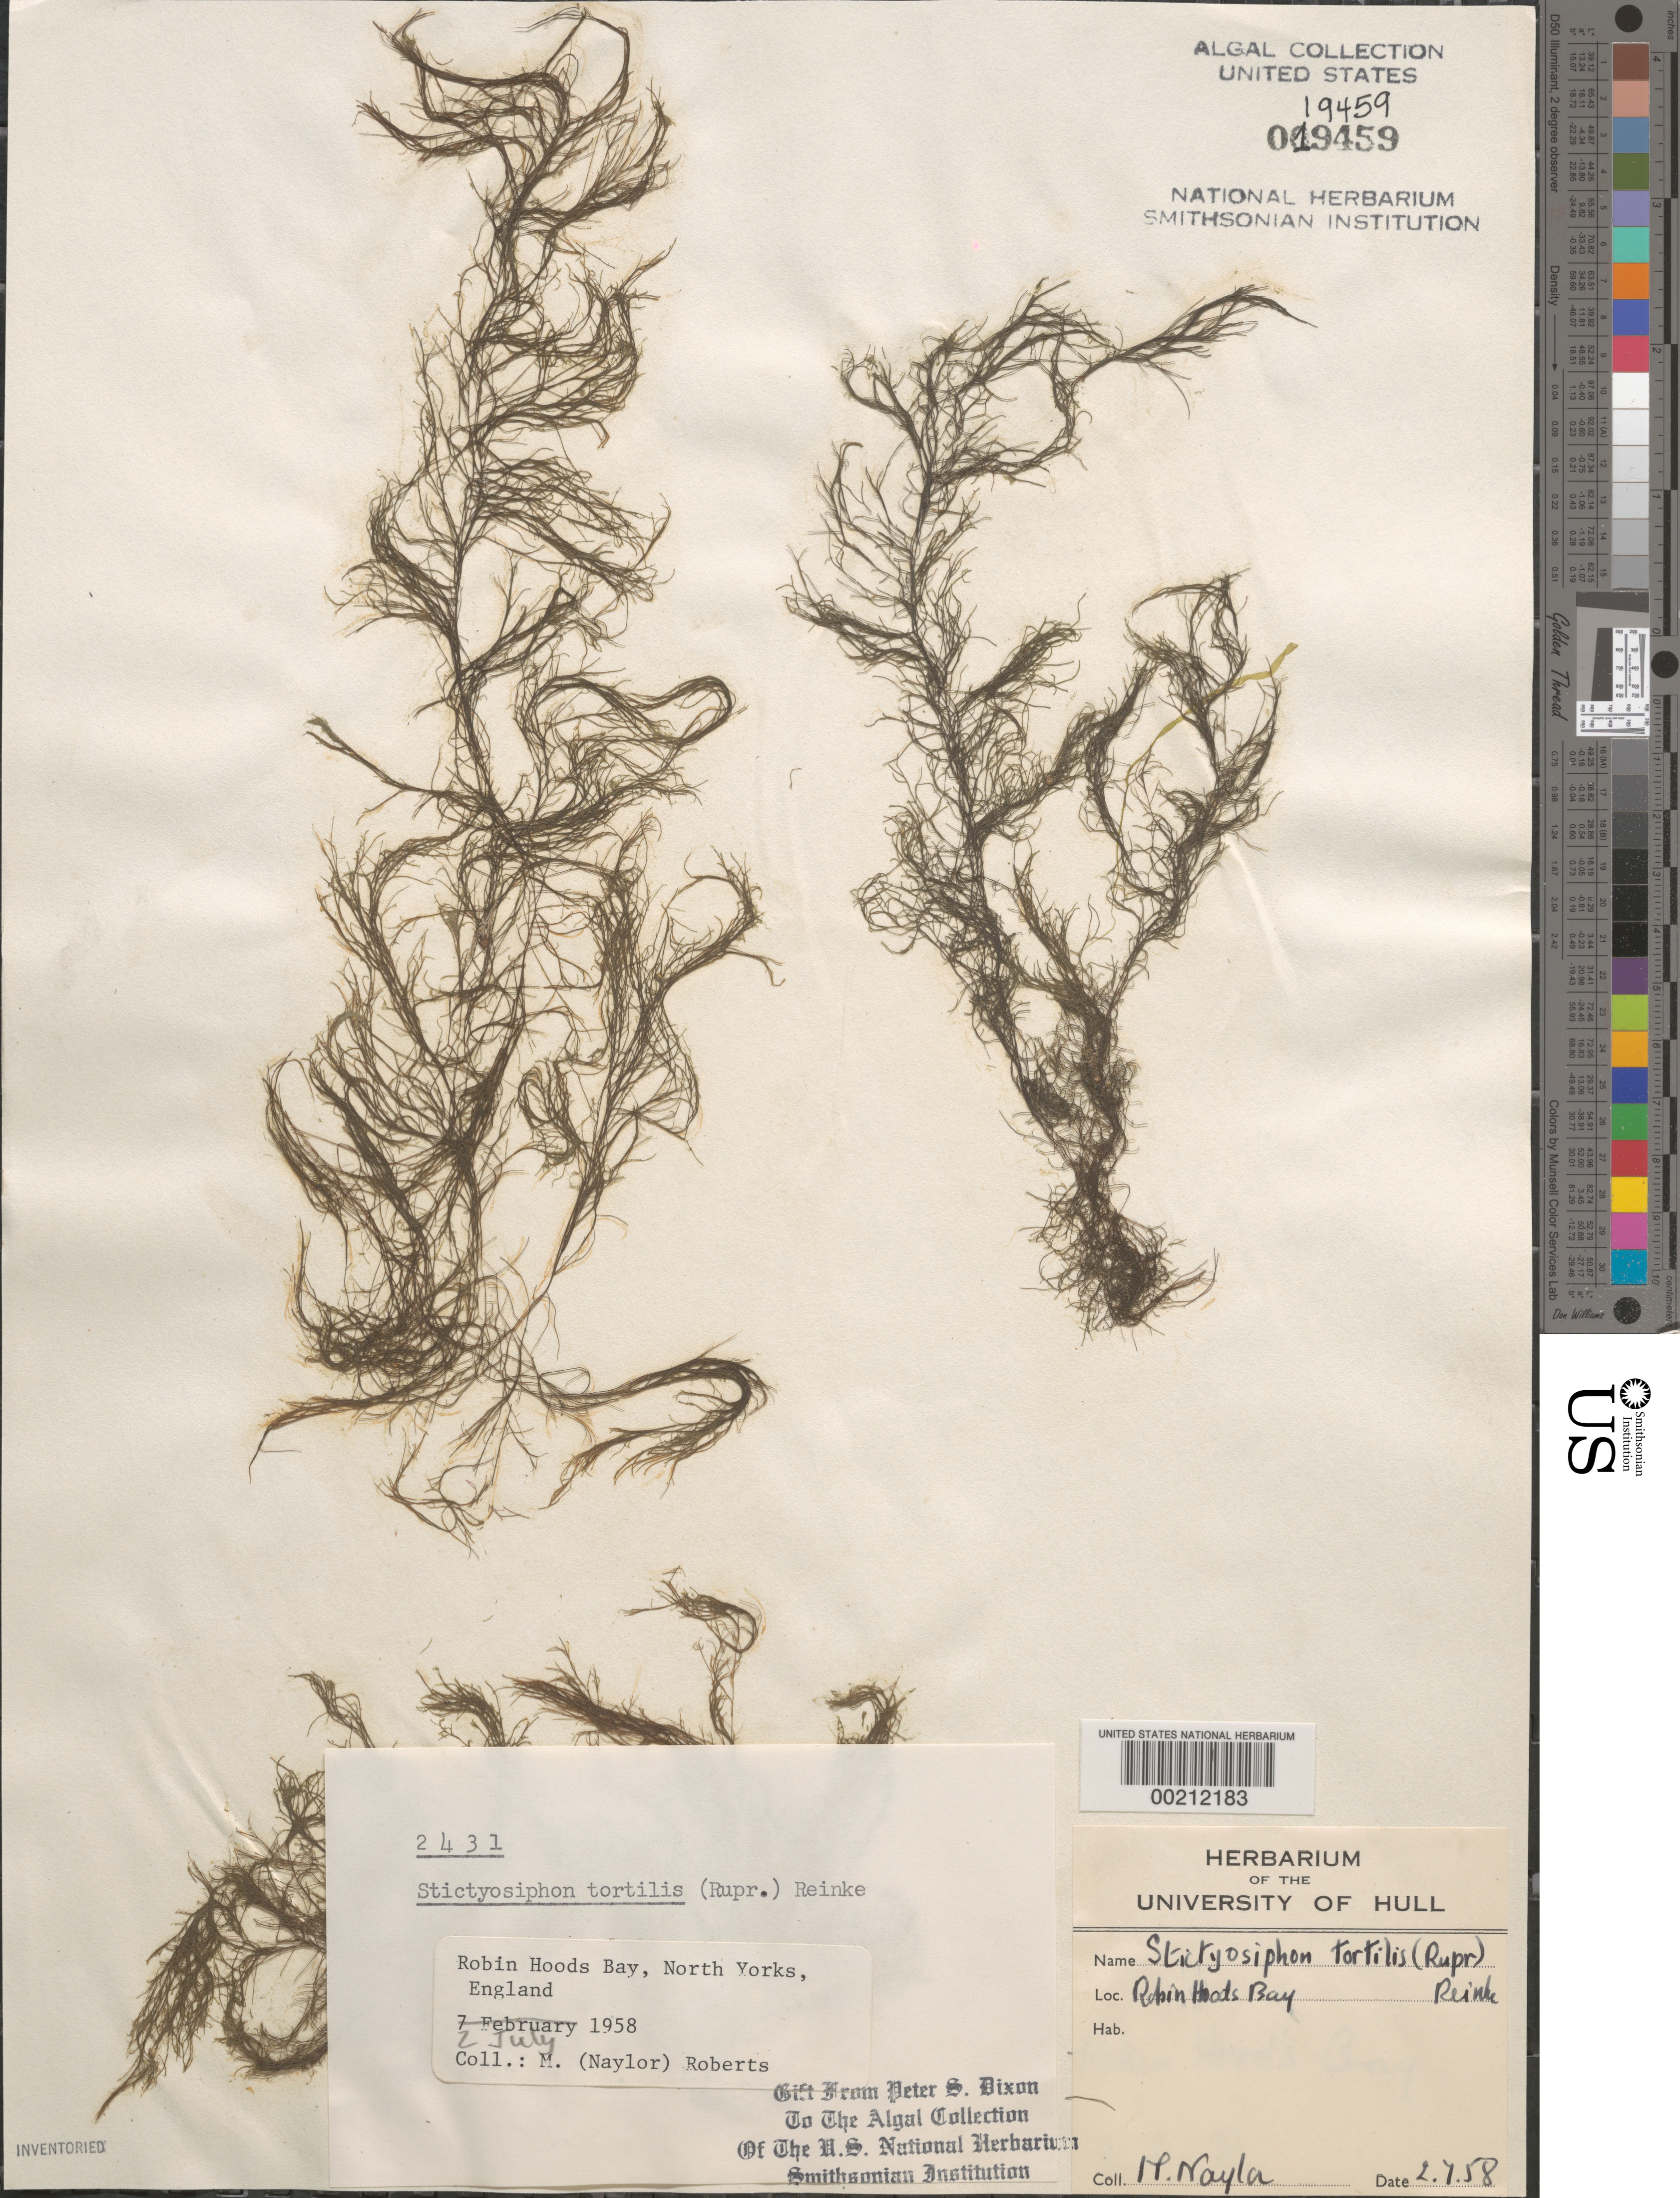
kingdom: Chromista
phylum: Ochrophyta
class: Phaeophyceae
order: Ectocarpales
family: Chordariaceae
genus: Stictyosiphon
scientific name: Stictyosiphon tortilis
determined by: Dixon, P. S.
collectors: M. Roberts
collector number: PSD 2431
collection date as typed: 02 Jul 1958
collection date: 1958-07-02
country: United Kingdom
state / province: England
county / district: North Yorkshire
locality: Robin Hoods Bay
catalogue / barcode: US 19459